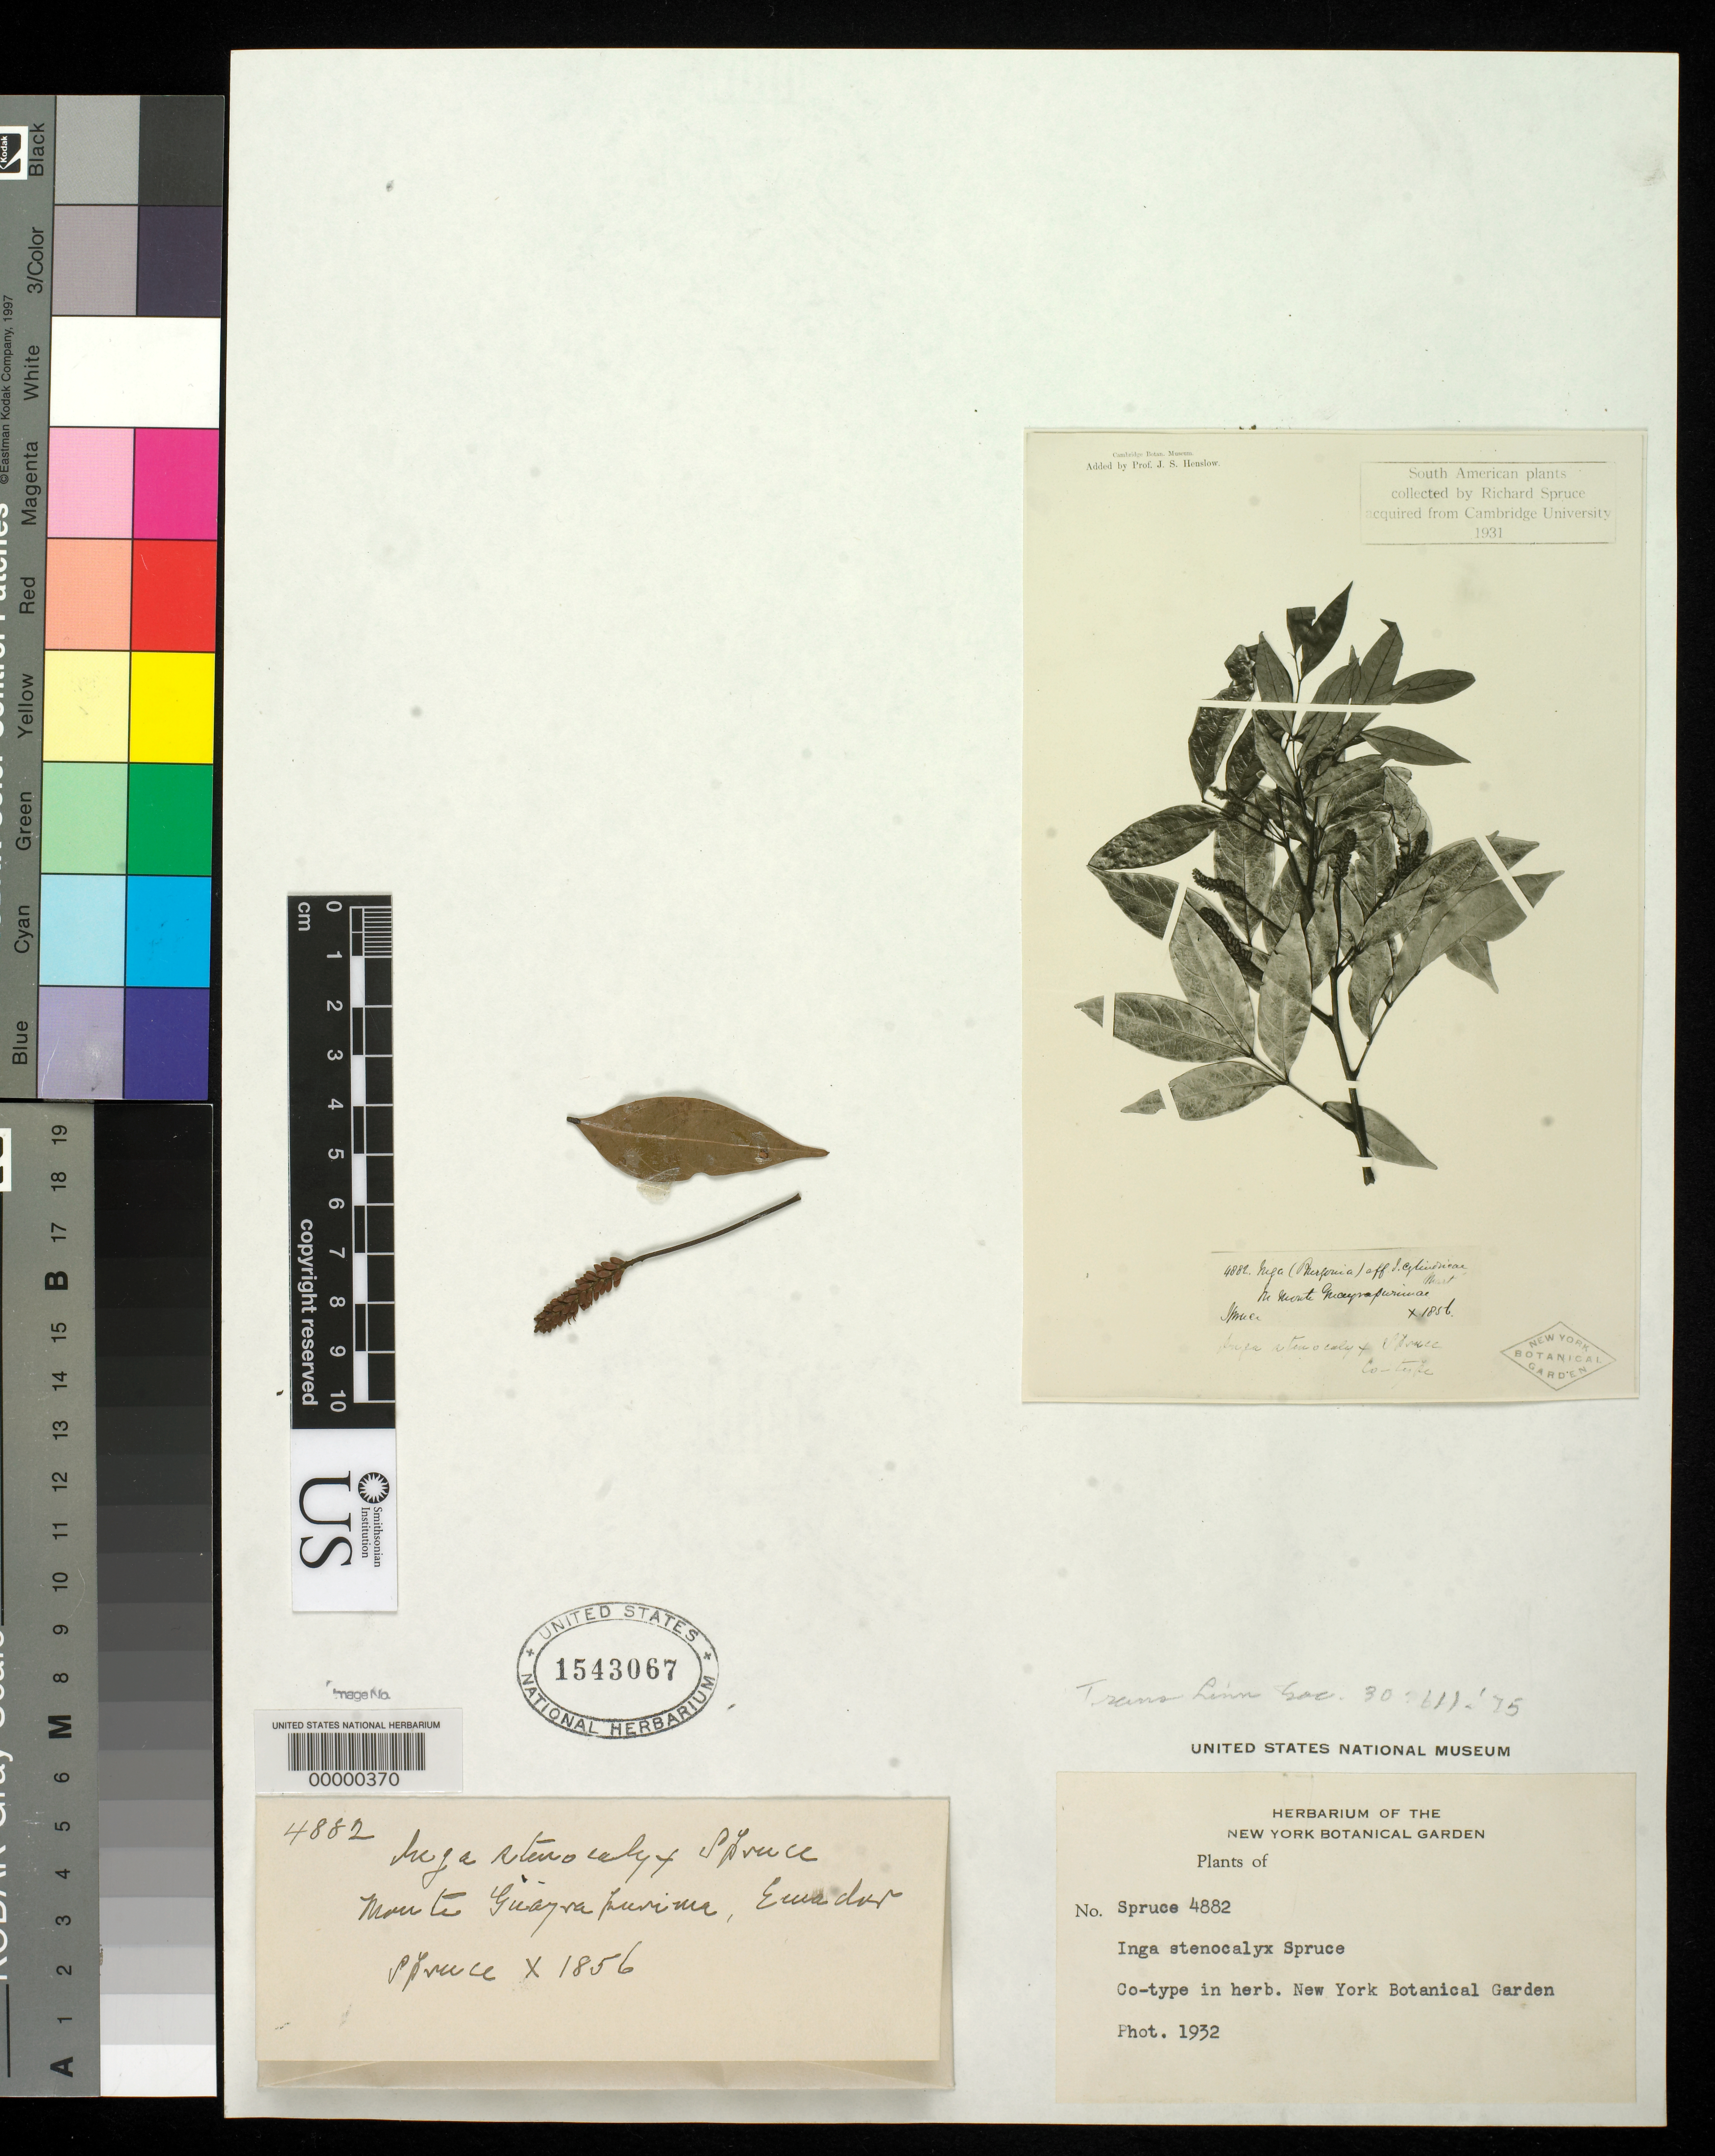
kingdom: Plantae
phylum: Tracheophyta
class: Magnoliopsida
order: Fabales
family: Fabaceae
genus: Inga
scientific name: Inga stenocalyx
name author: Spruce ex Benth.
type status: Type Material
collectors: R. Spruce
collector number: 4882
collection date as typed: Oct 1856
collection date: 1856-10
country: Ecuador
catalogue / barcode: US 1543067